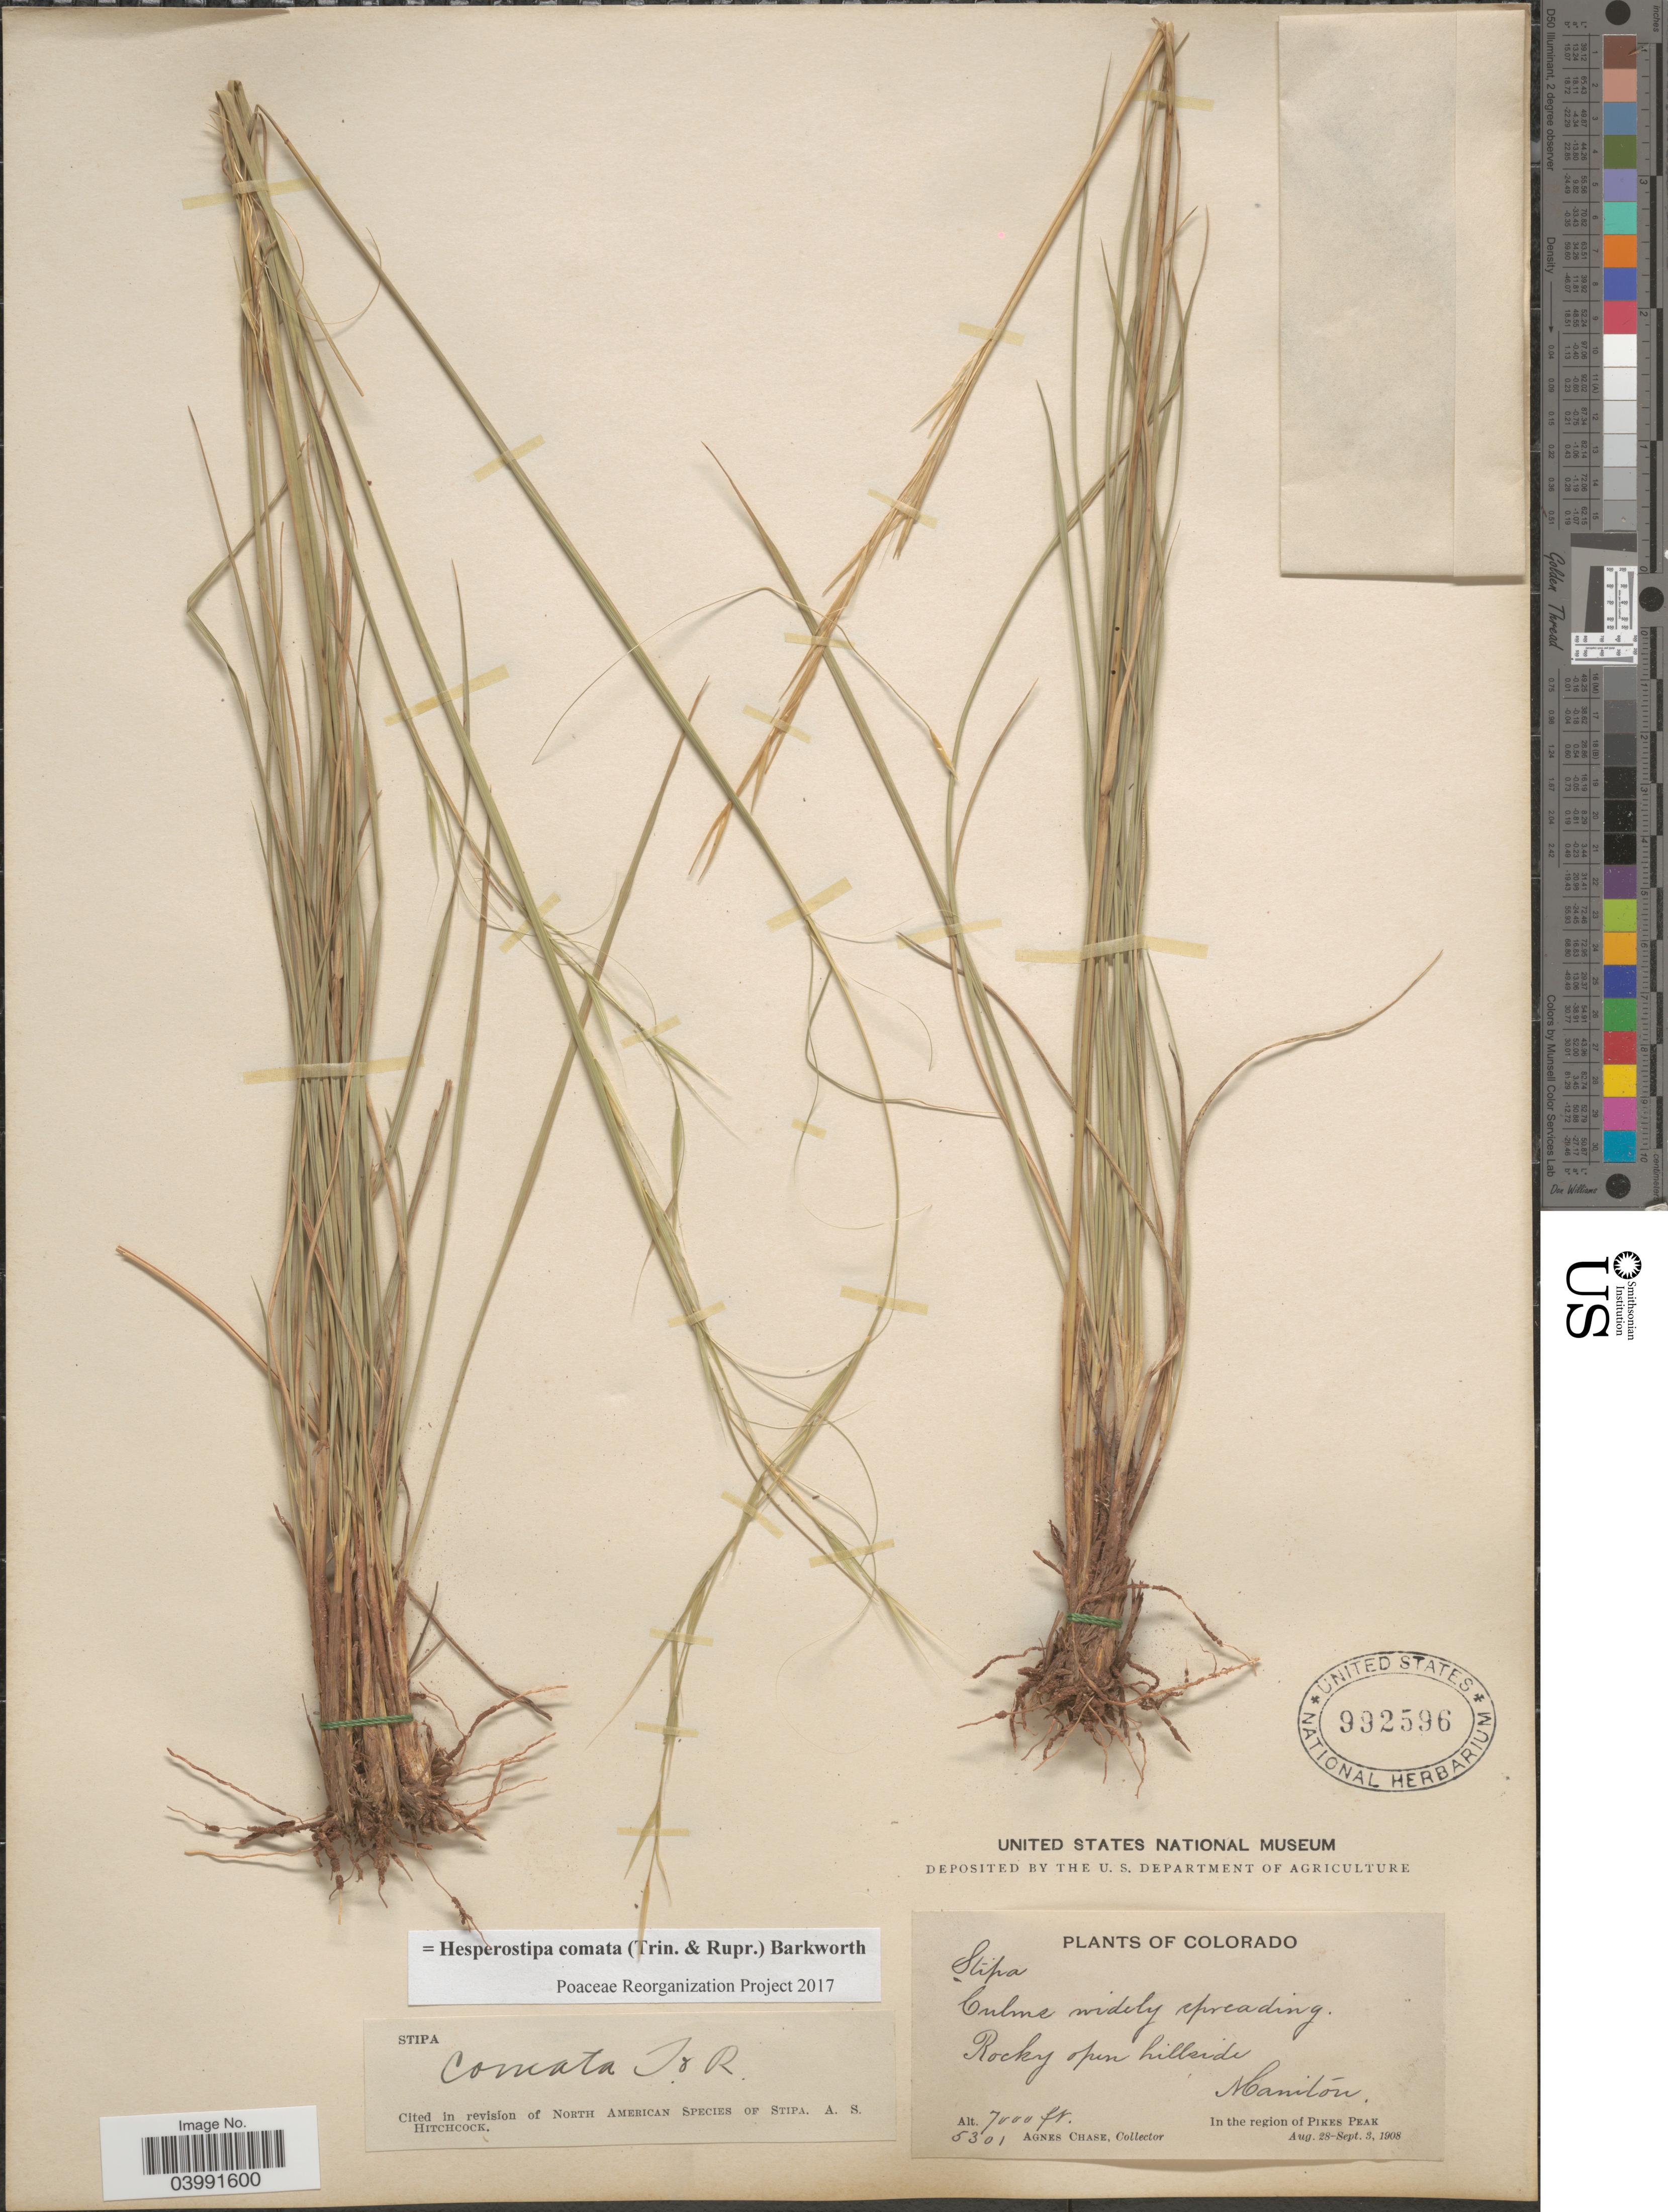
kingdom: Plantae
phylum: Tracheophyta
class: Liliopsida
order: Poales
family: Poaceae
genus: Hesperostipa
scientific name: Hesperostipa comata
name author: (Trin. & Rupr.) Barkworth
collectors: A. Chase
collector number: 5301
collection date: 1908-08-28/1908-09-03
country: United States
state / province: Colorado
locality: Manitou. In the region of Pikes Peak.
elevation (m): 2134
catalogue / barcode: US 992596